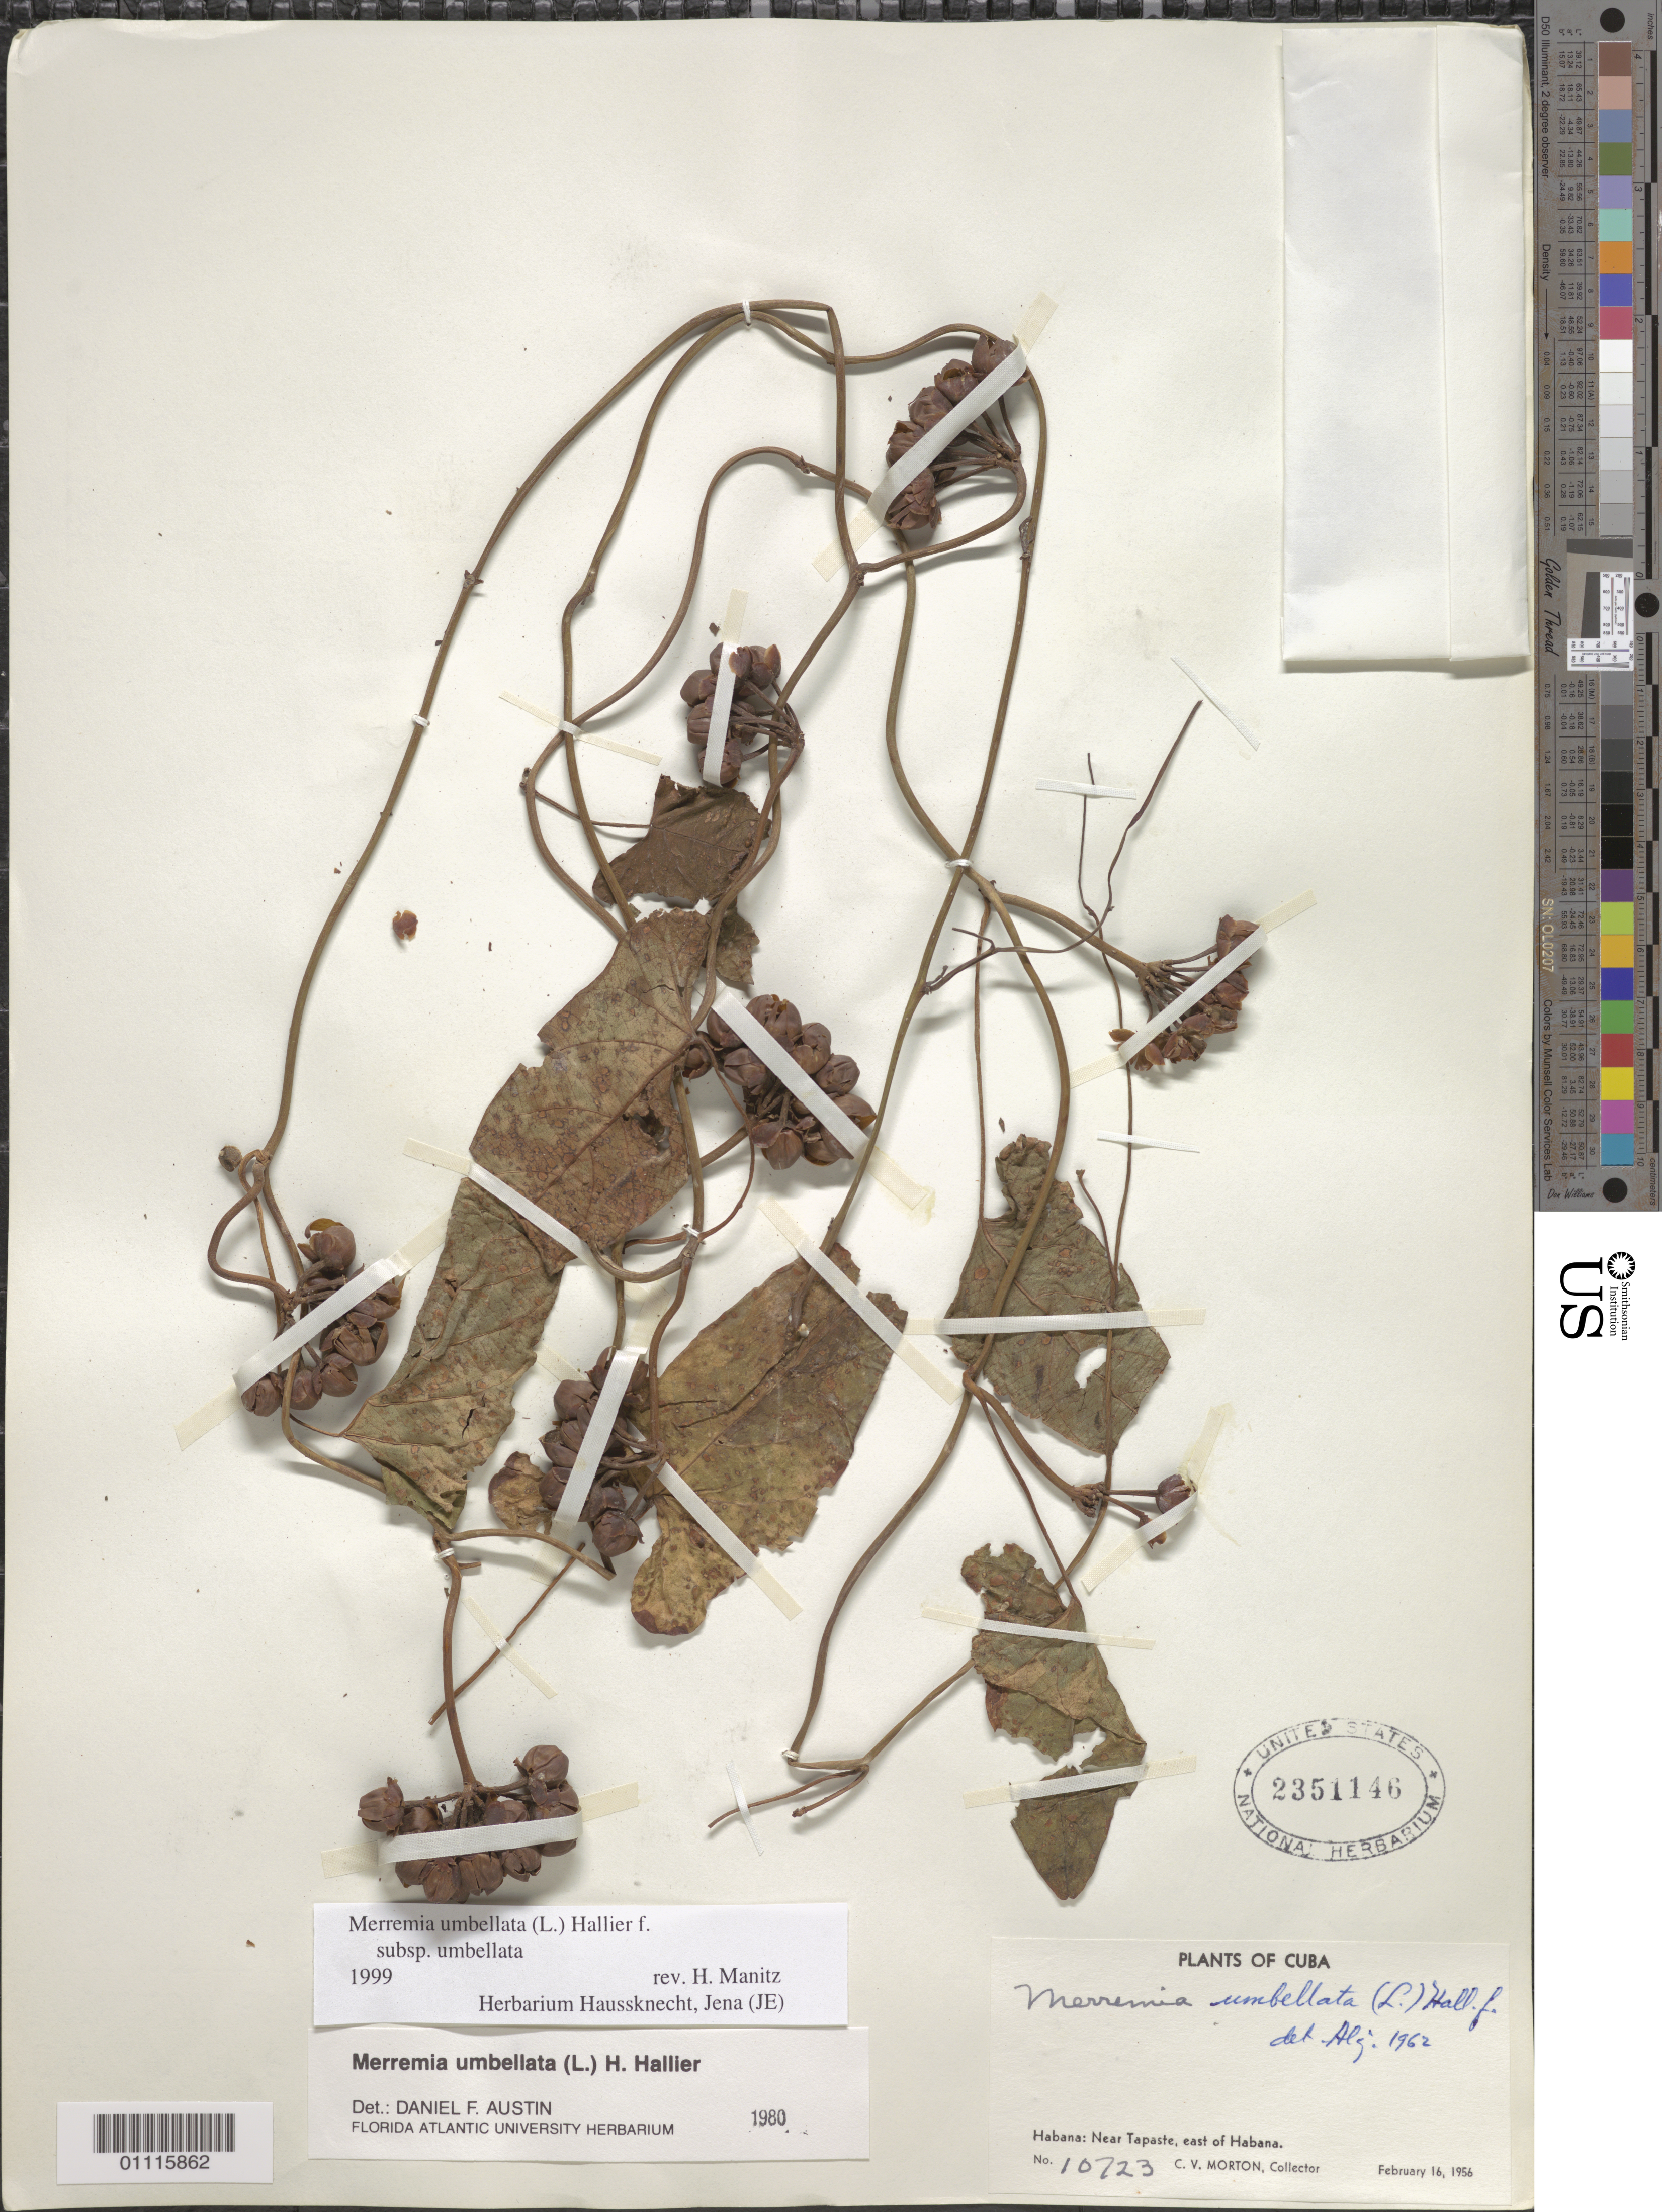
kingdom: Plantae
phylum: Tracheophyta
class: Magnoliopsida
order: Solanales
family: Convolvulaceae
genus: Camonea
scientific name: Camonea umbellata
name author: (L.) A. R. Simões & Staples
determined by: Strong, Mark T., (BOT), Smithsonian Institution - National Museum of Natural History (UNITED STATES)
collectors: C. V. Morton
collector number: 10723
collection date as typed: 16 Feb 1956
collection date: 1956-02-16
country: Cuba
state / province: Isla de La Juventud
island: Isla de la Juventud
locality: Isle of Pines, Near Tapaste, E of Habana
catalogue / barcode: US 2351146